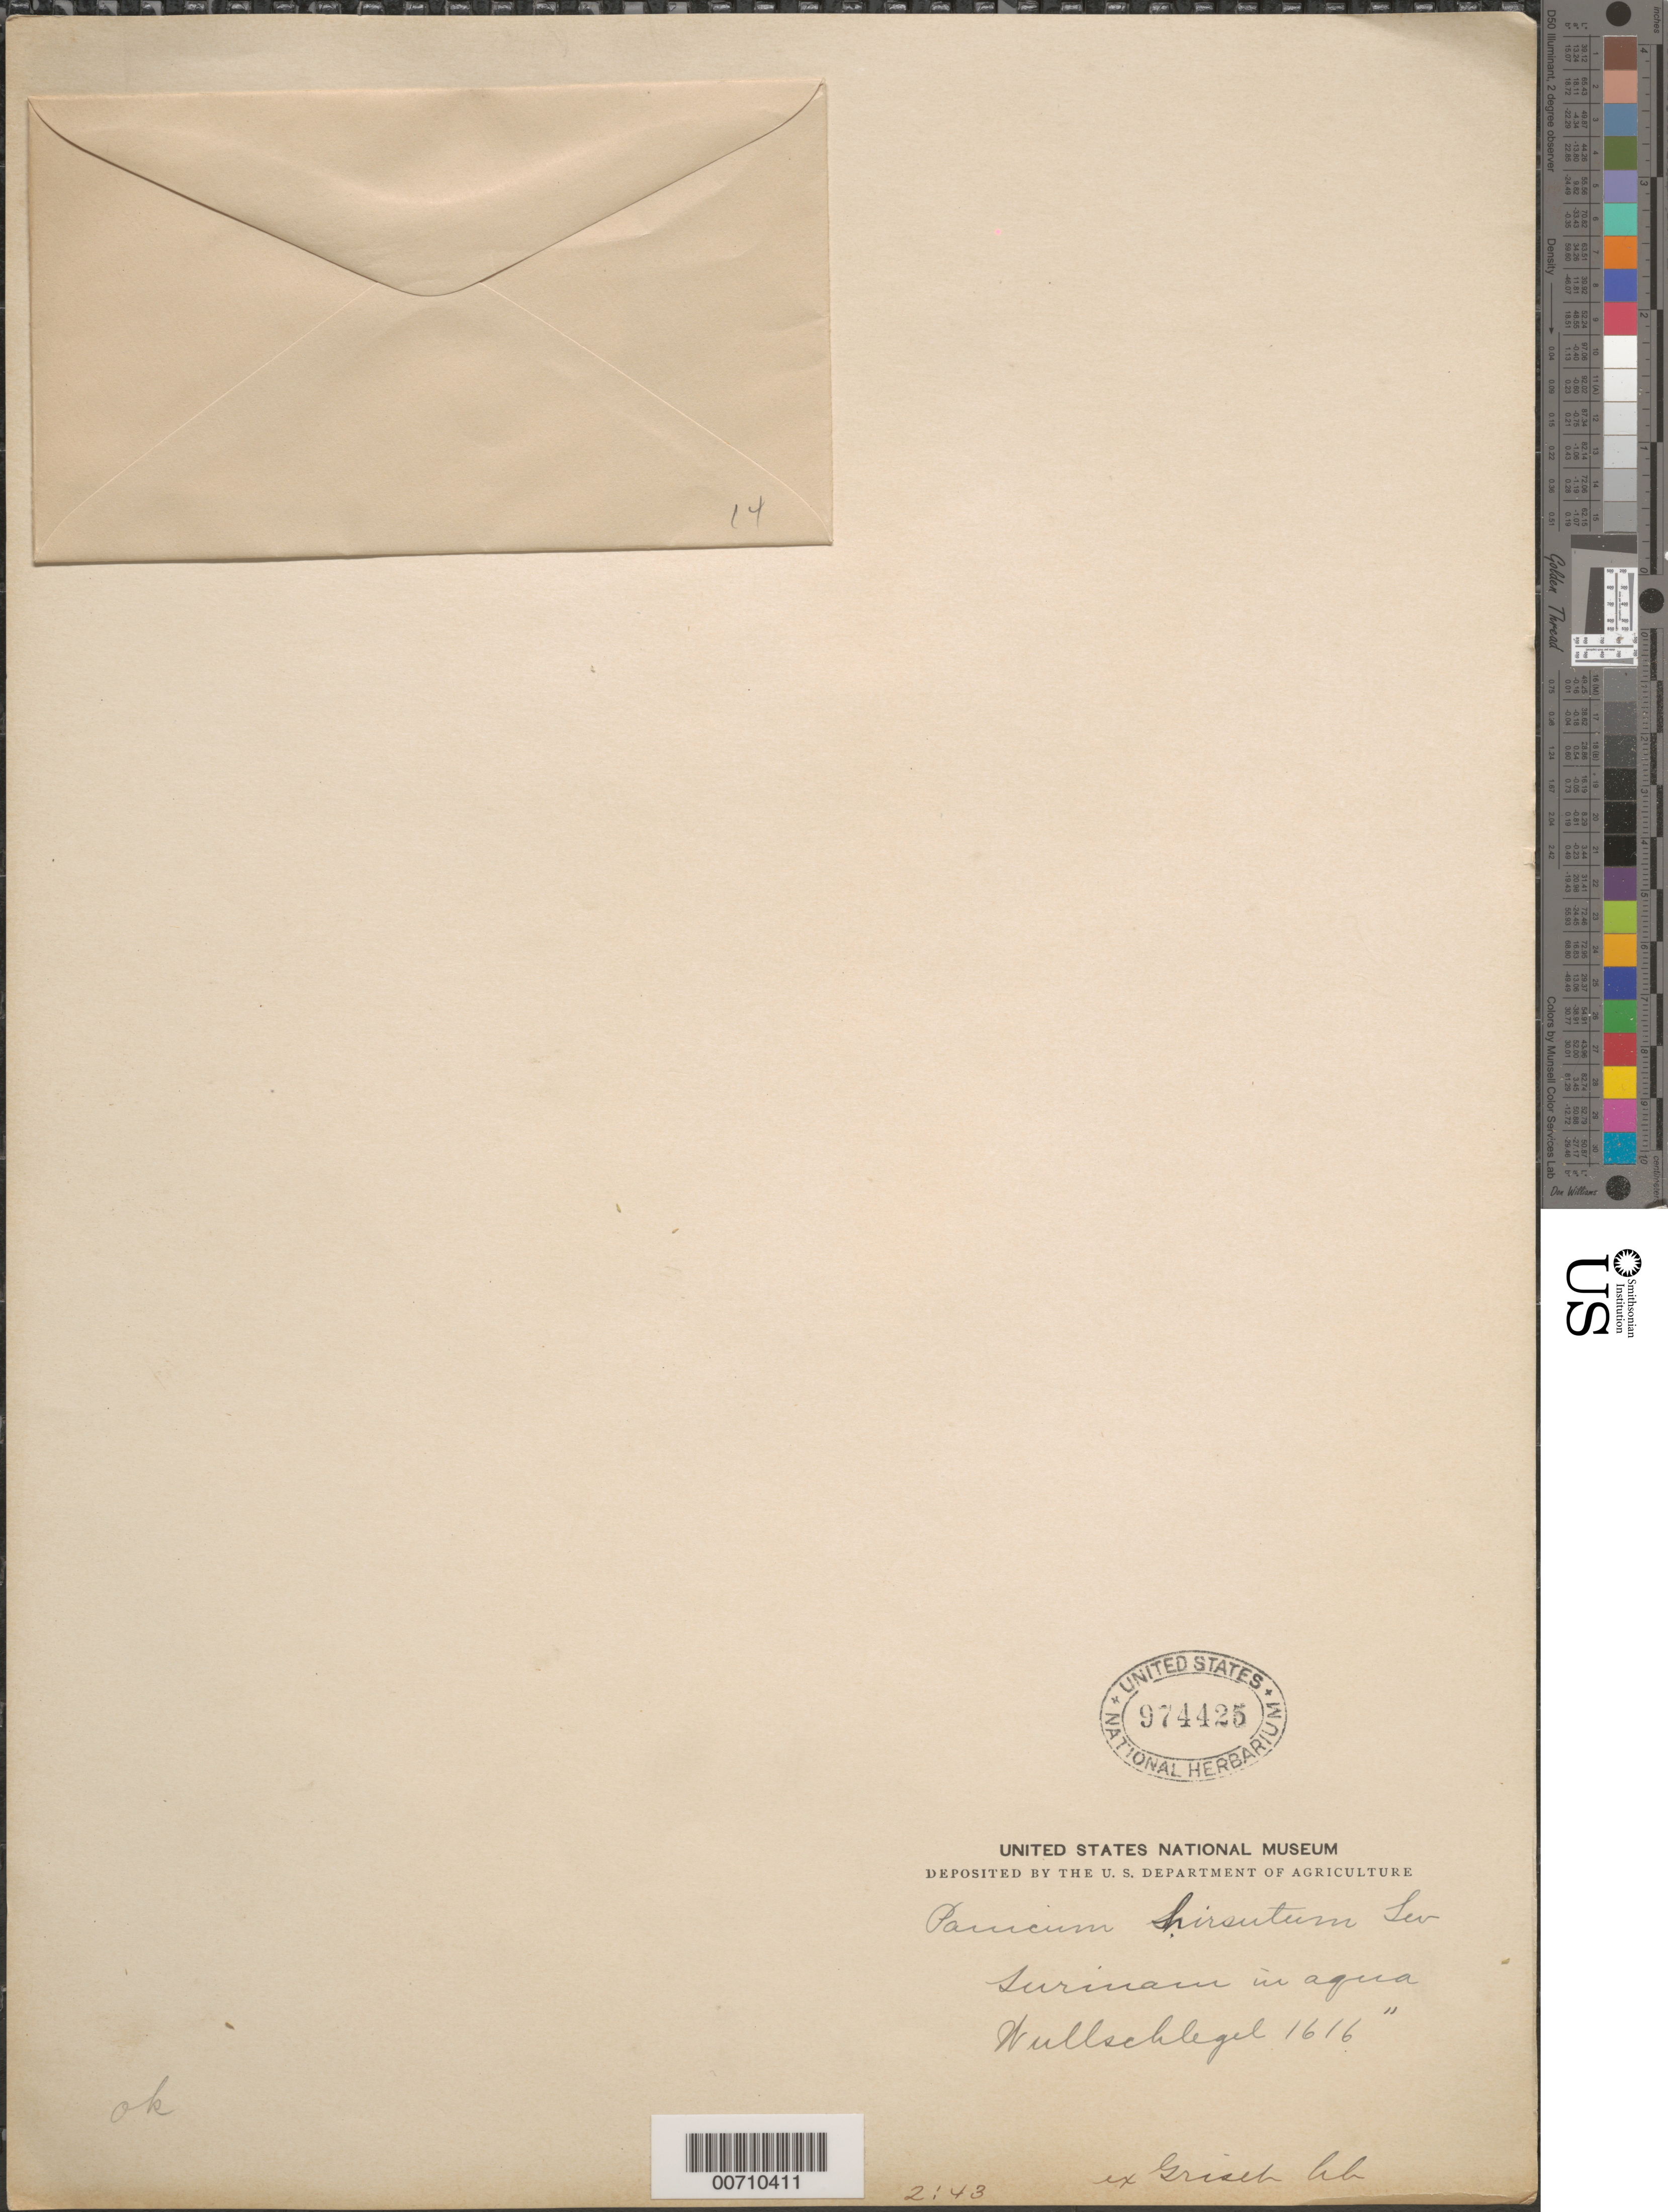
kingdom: Plantae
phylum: Tracheophyta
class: Liliopsida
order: Poales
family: Poaceae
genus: Panicum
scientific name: Panicum hirsutum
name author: Sw.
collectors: H. Wullschlägel & A. H. R. Grisebach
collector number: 1616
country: Suriname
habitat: In water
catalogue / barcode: US 974425